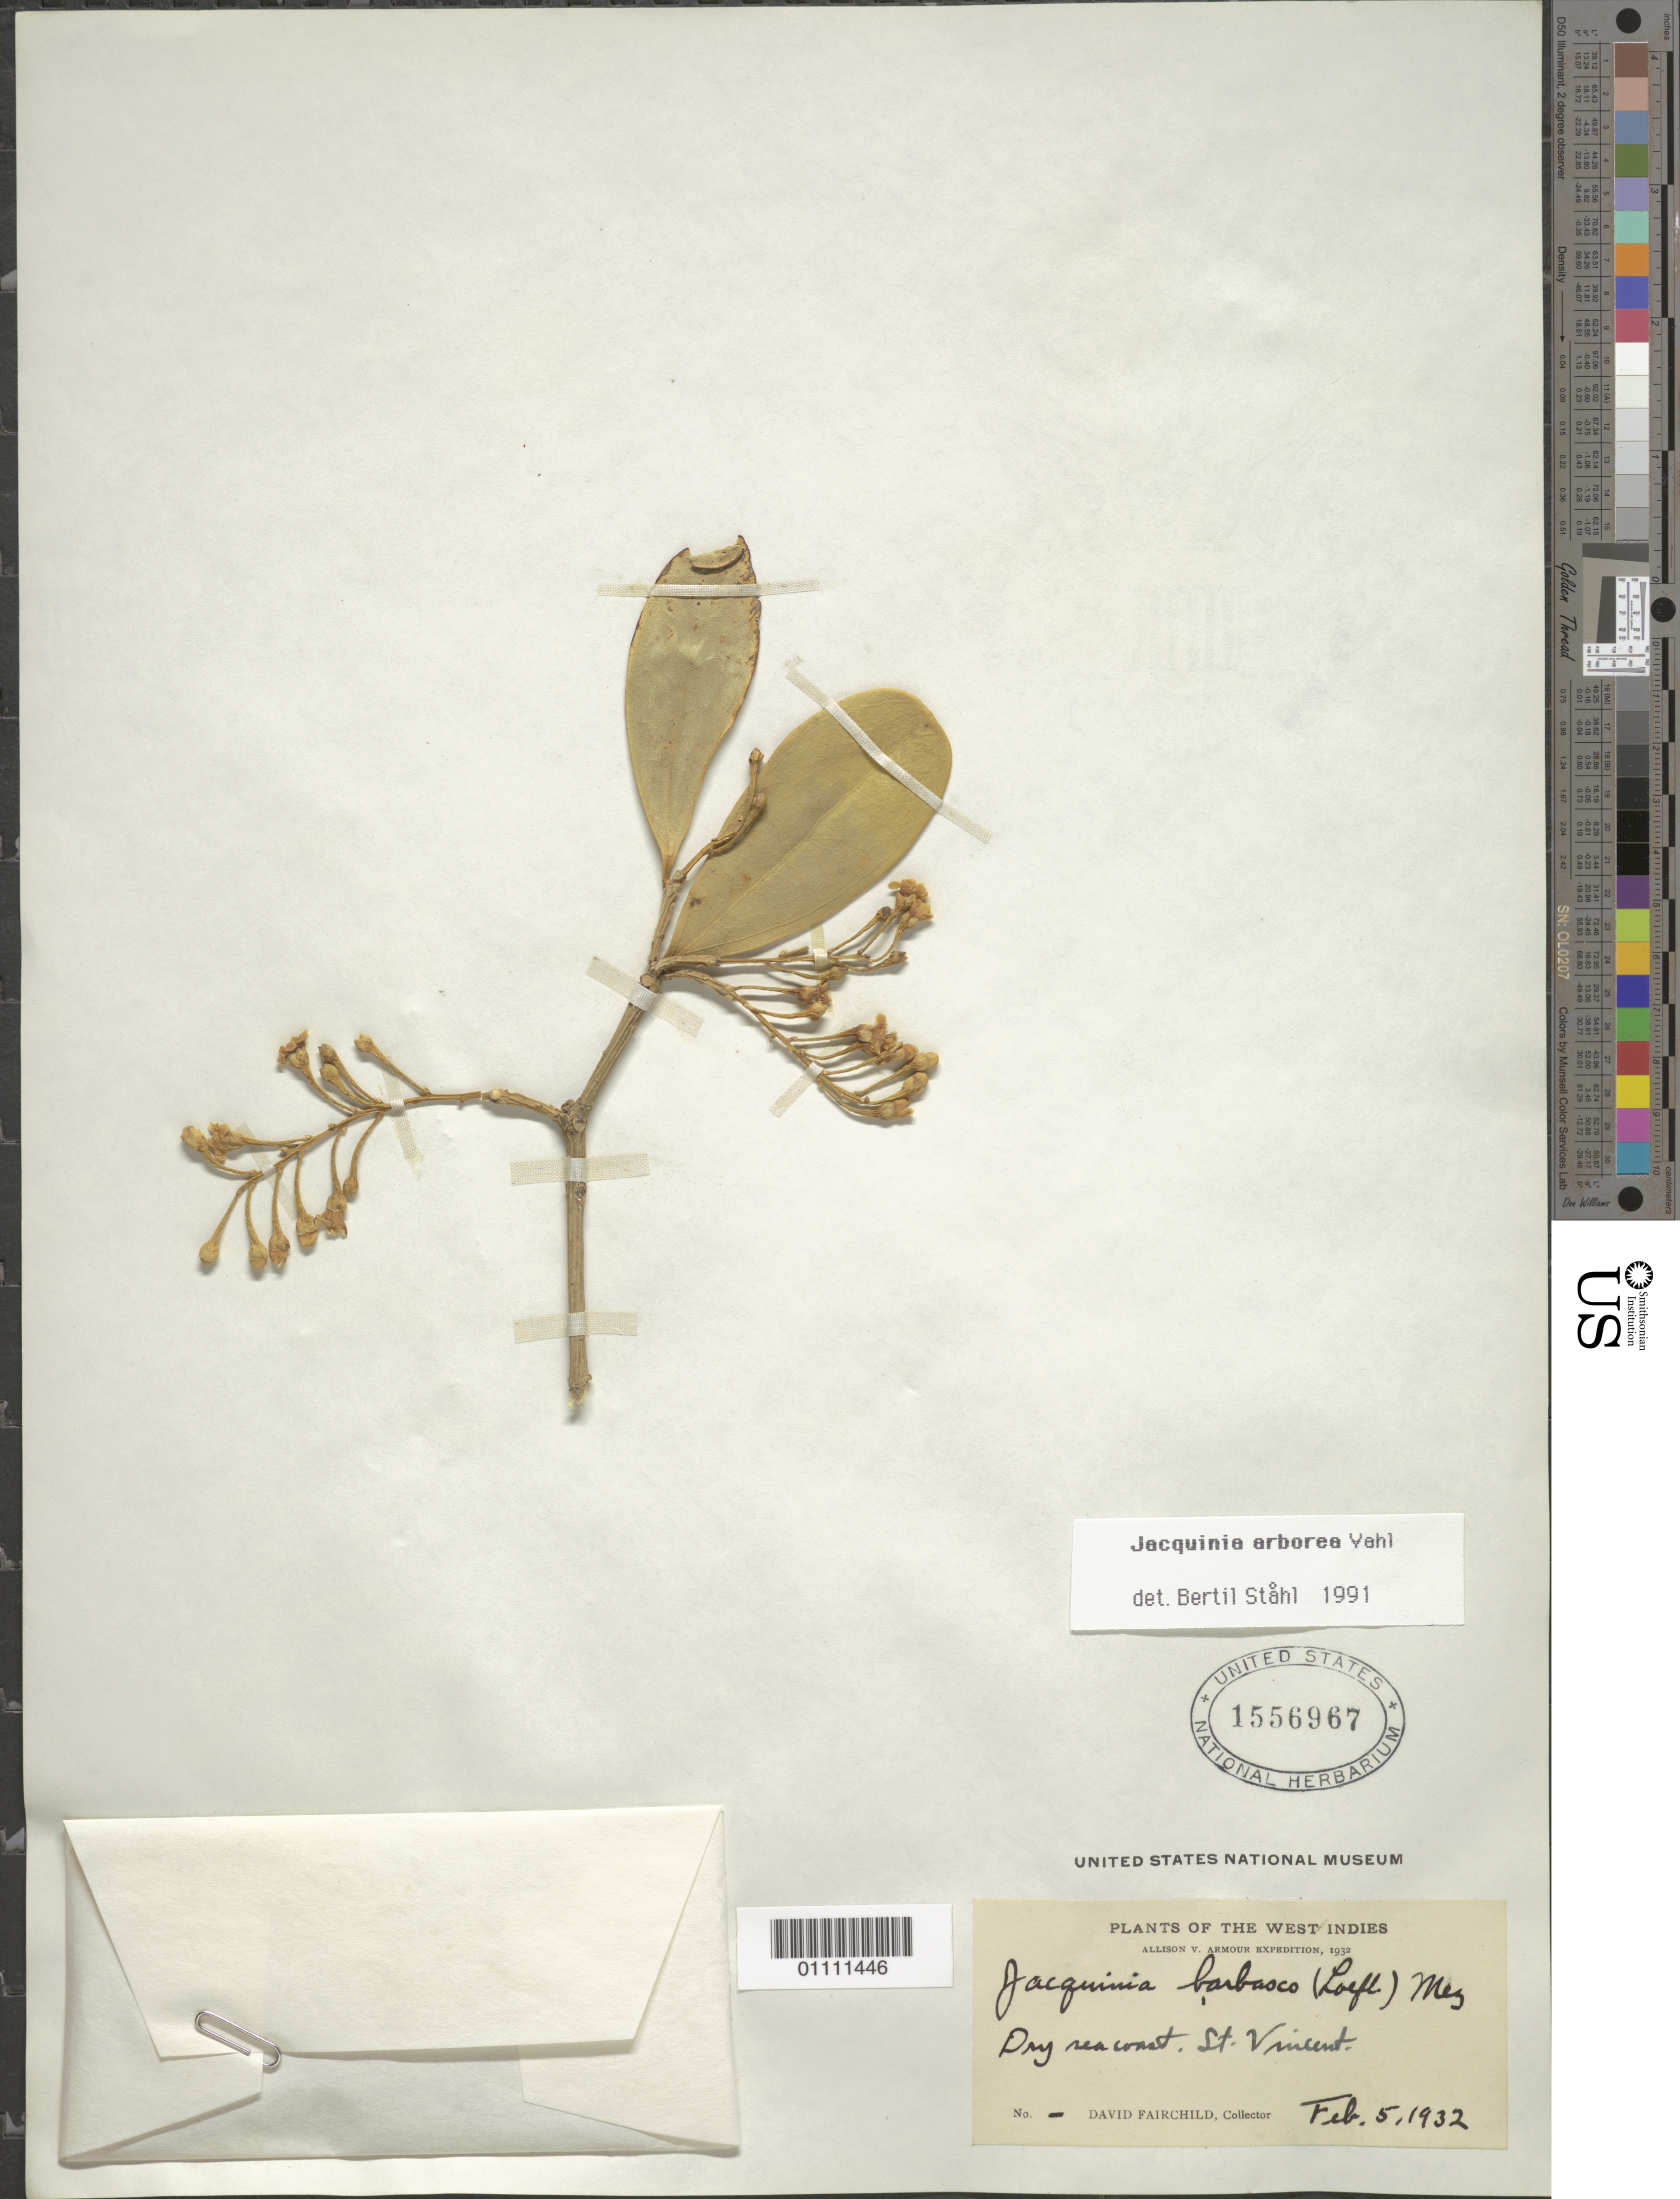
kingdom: Plantae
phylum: Tracheophyta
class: Magnoliopsida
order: Ericales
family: Primulaceae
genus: Jacquinia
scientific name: Jacquinia arborea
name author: Vahl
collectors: D. Fairchild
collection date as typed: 05 Feb 1932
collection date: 1932-02-05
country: St. Vincent - Grenadines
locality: Dry sea coast.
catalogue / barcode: US 1556967